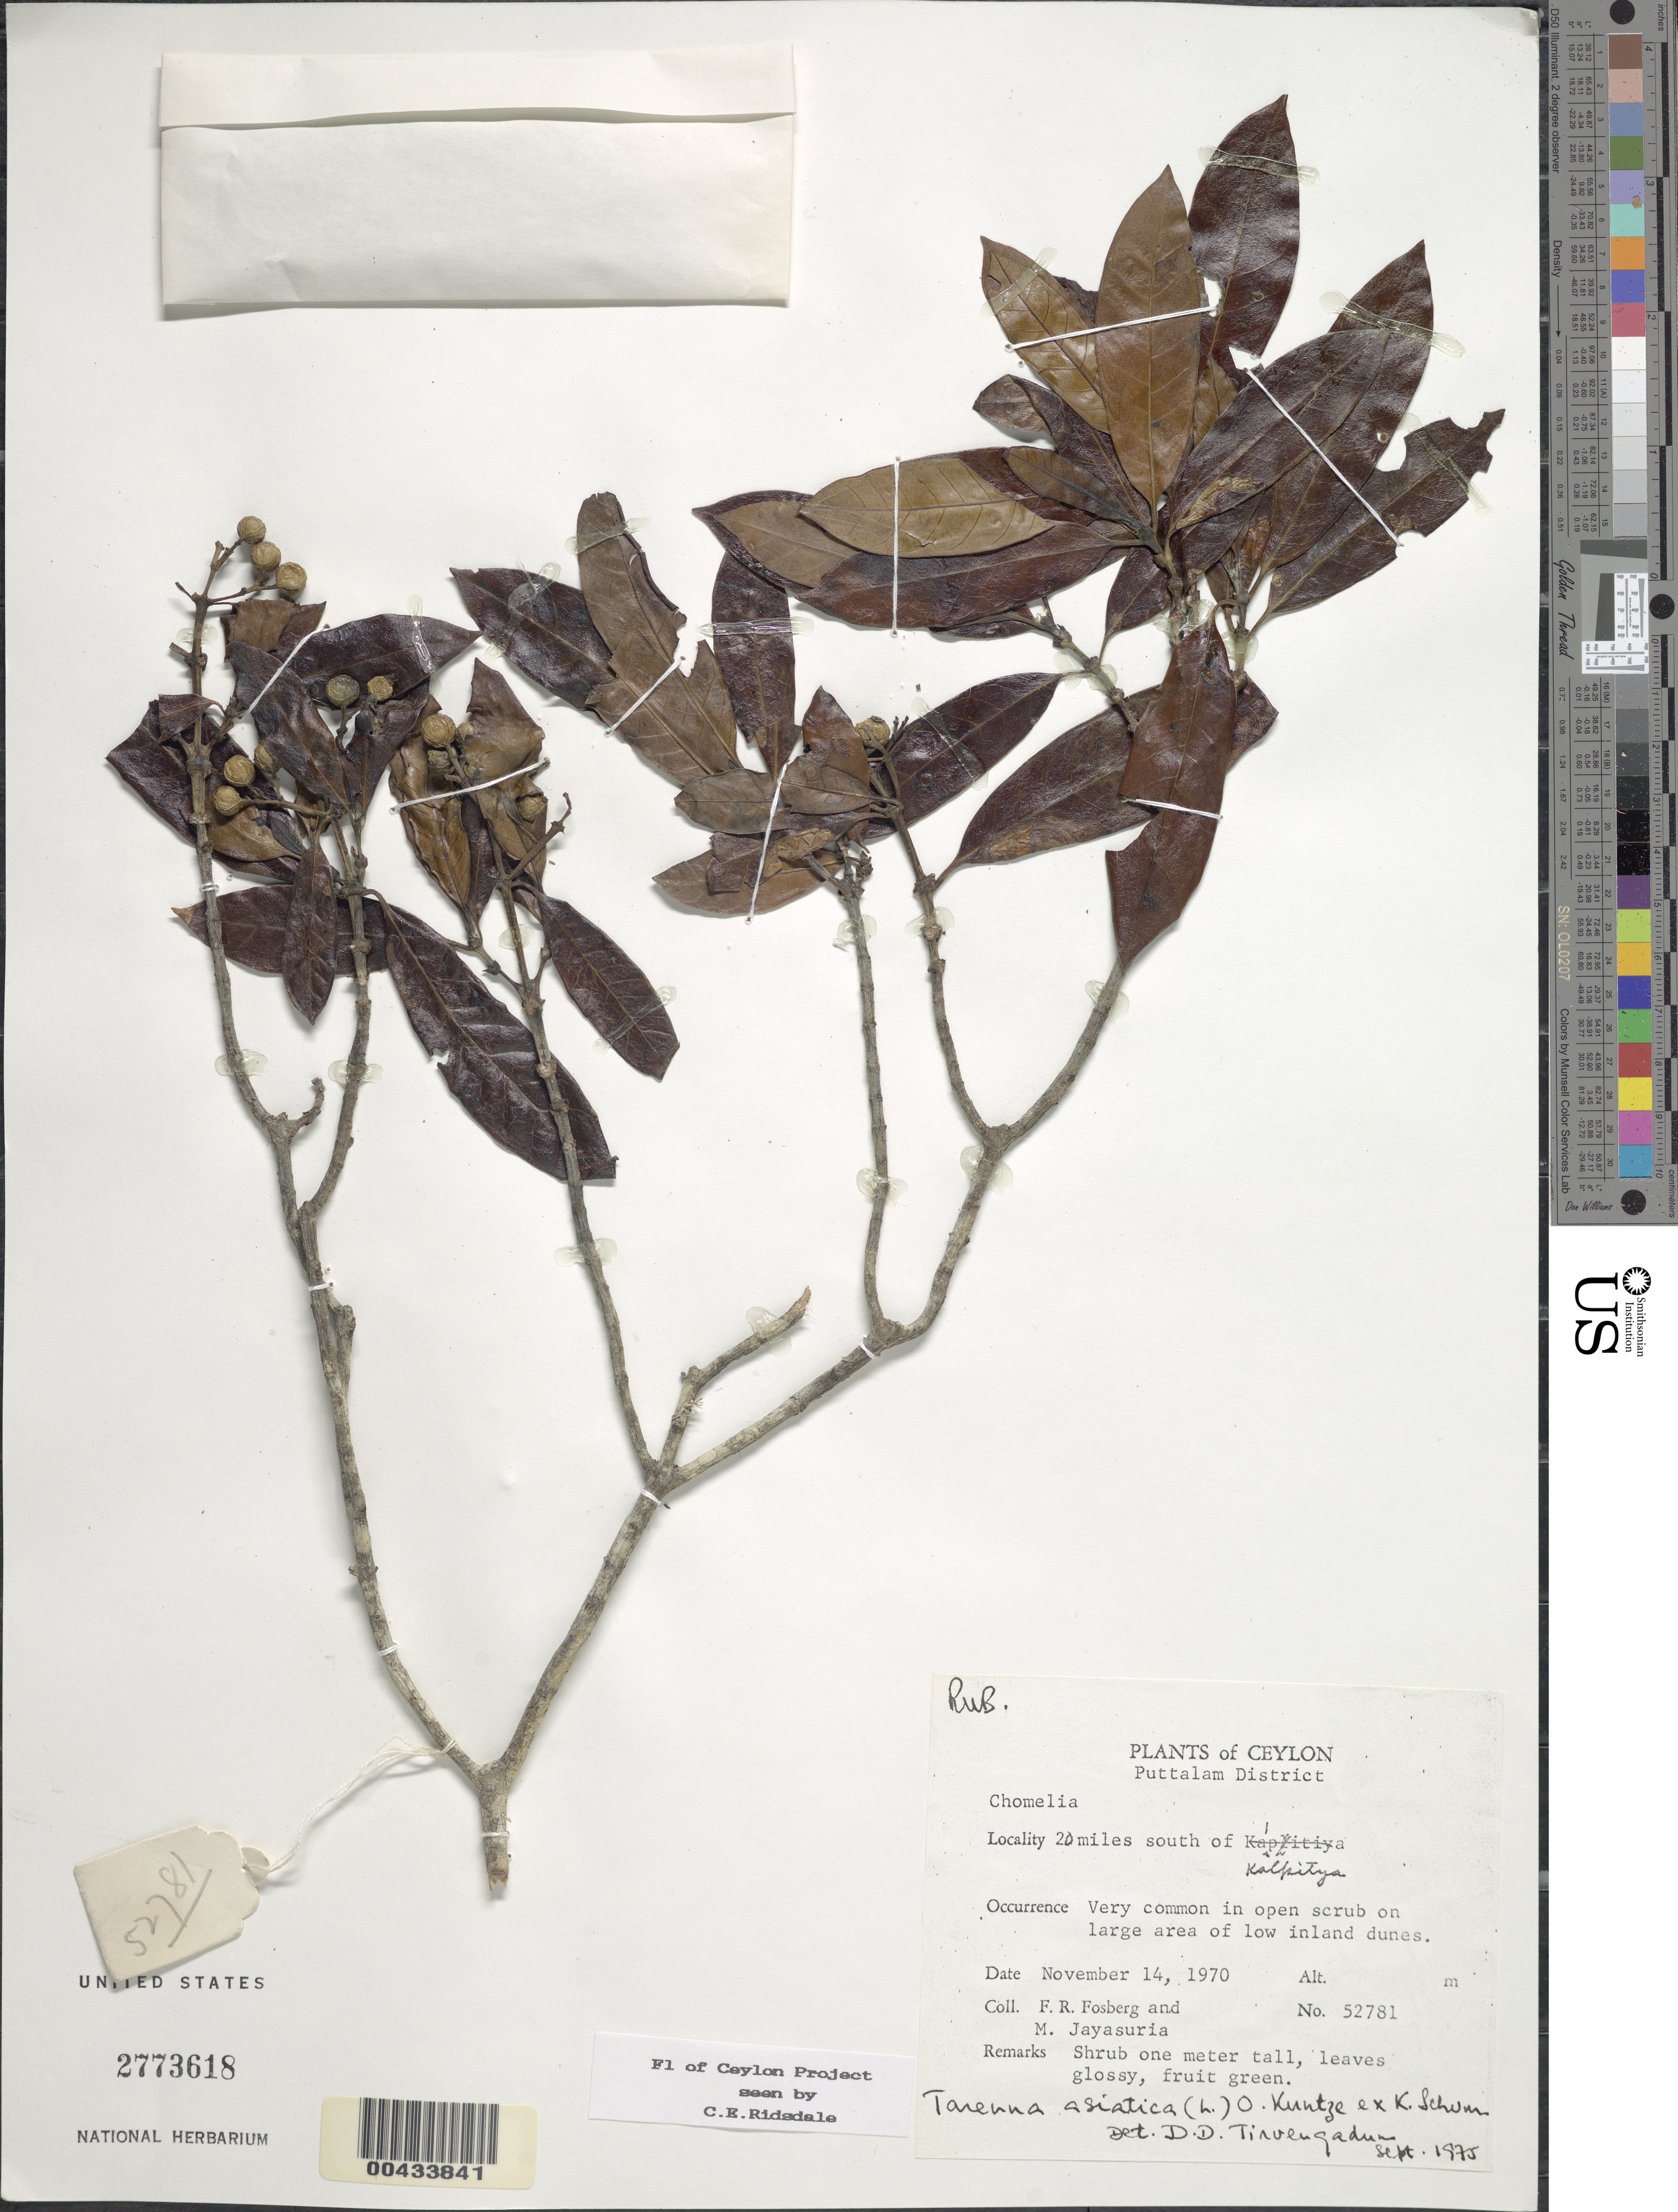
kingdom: Plantae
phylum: Tracheophyta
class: Magnoliopsida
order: Gentianales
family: Rubiaceae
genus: Tarenna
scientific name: Tarenna asiatica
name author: (L.) Kuntze ex K. Schum.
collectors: F. R. Fosberg & A. H. Jayasuriya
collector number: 52781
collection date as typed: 14 Nov 1970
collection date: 1970-11-14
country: Sri Lanka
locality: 20 mi S of Kalpitya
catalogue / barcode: US 2773618